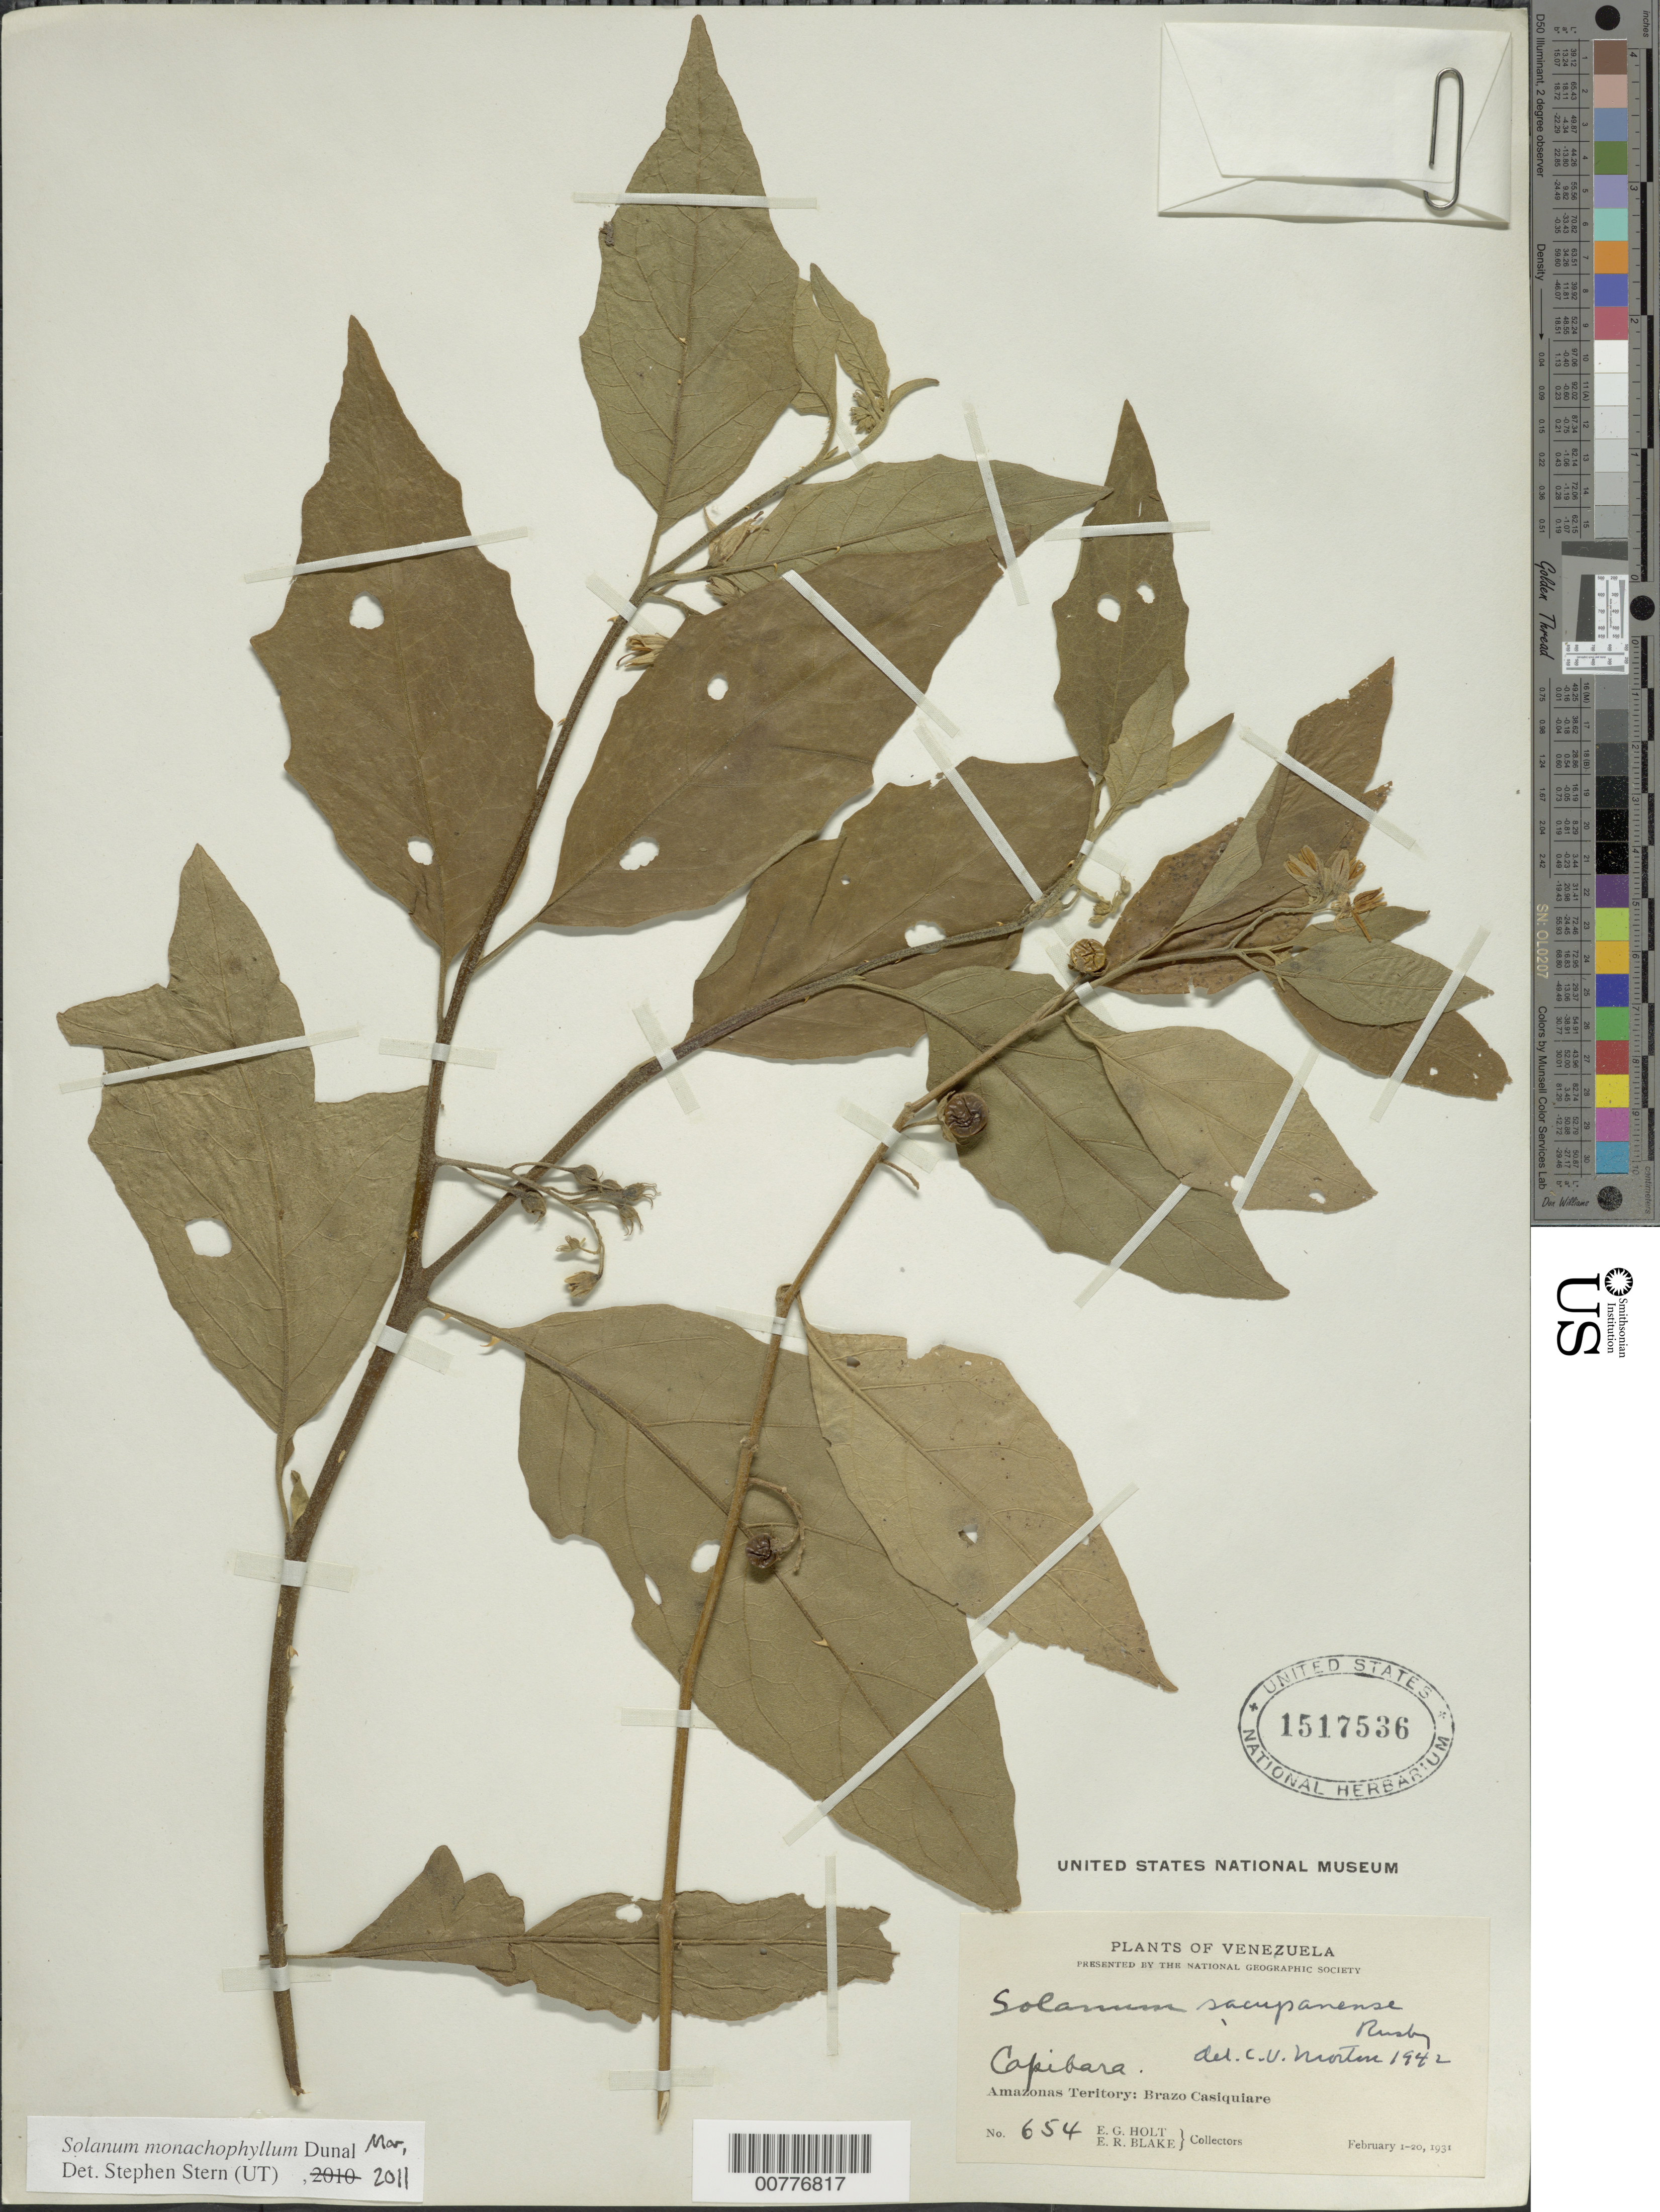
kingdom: Plantae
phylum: Tracheophyta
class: Magnoliopsida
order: Solanales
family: Solanaceae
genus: Solanum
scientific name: Solanum sacupanense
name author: Rusby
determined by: Morton, C. V.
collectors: E. Holt & E. R. Blake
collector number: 654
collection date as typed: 2 Feb 1931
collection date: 1931-02-02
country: Venezuela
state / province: Amazonas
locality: Brazo Casiquiare, Capibara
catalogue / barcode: US 1517536